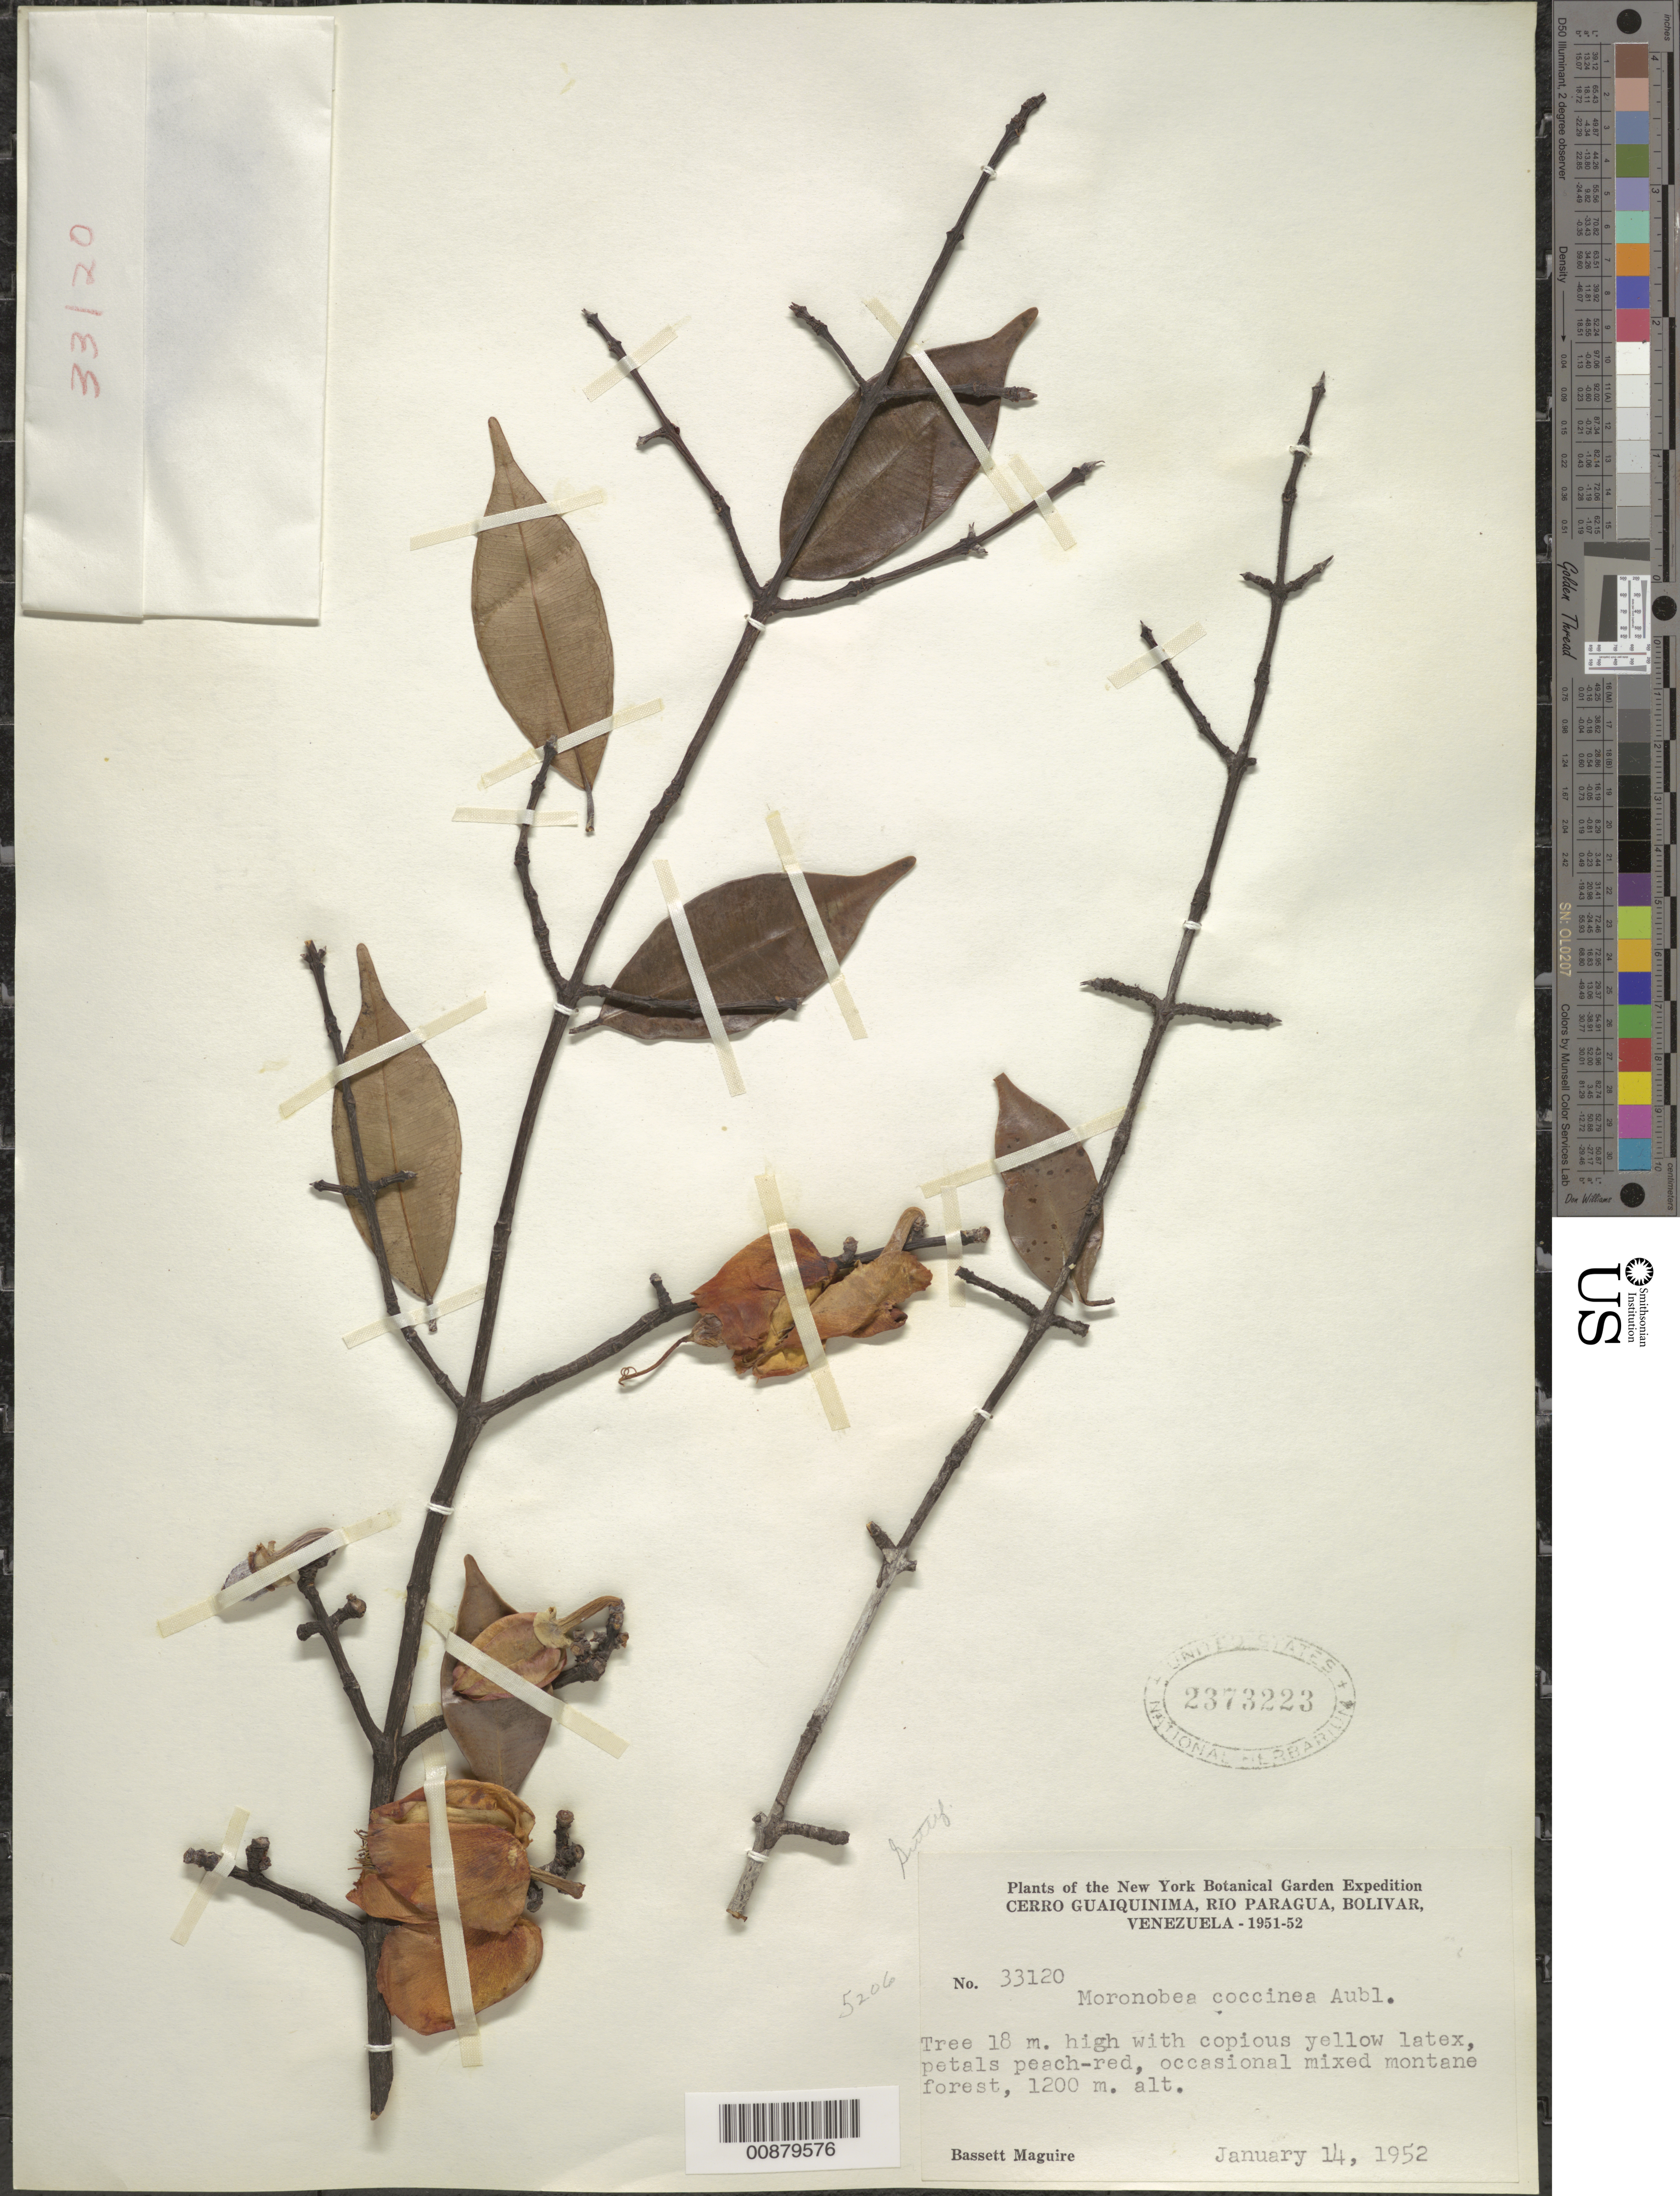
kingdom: Plantae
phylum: Tracheophyta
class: Magnoliopsida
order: Malpighiales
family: Clusiaceae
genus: Moronobea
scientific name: Moronobea coccinea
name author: Aubl.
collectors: B. Maguire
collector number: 33120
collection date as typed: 14-Jan-52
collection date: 1952-01-14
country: Venezuela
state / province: Bolívar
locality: Cerro Guaiquinima, Río Paragua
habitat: Mixed montane forest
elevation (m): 1200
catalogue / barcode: US 2373223